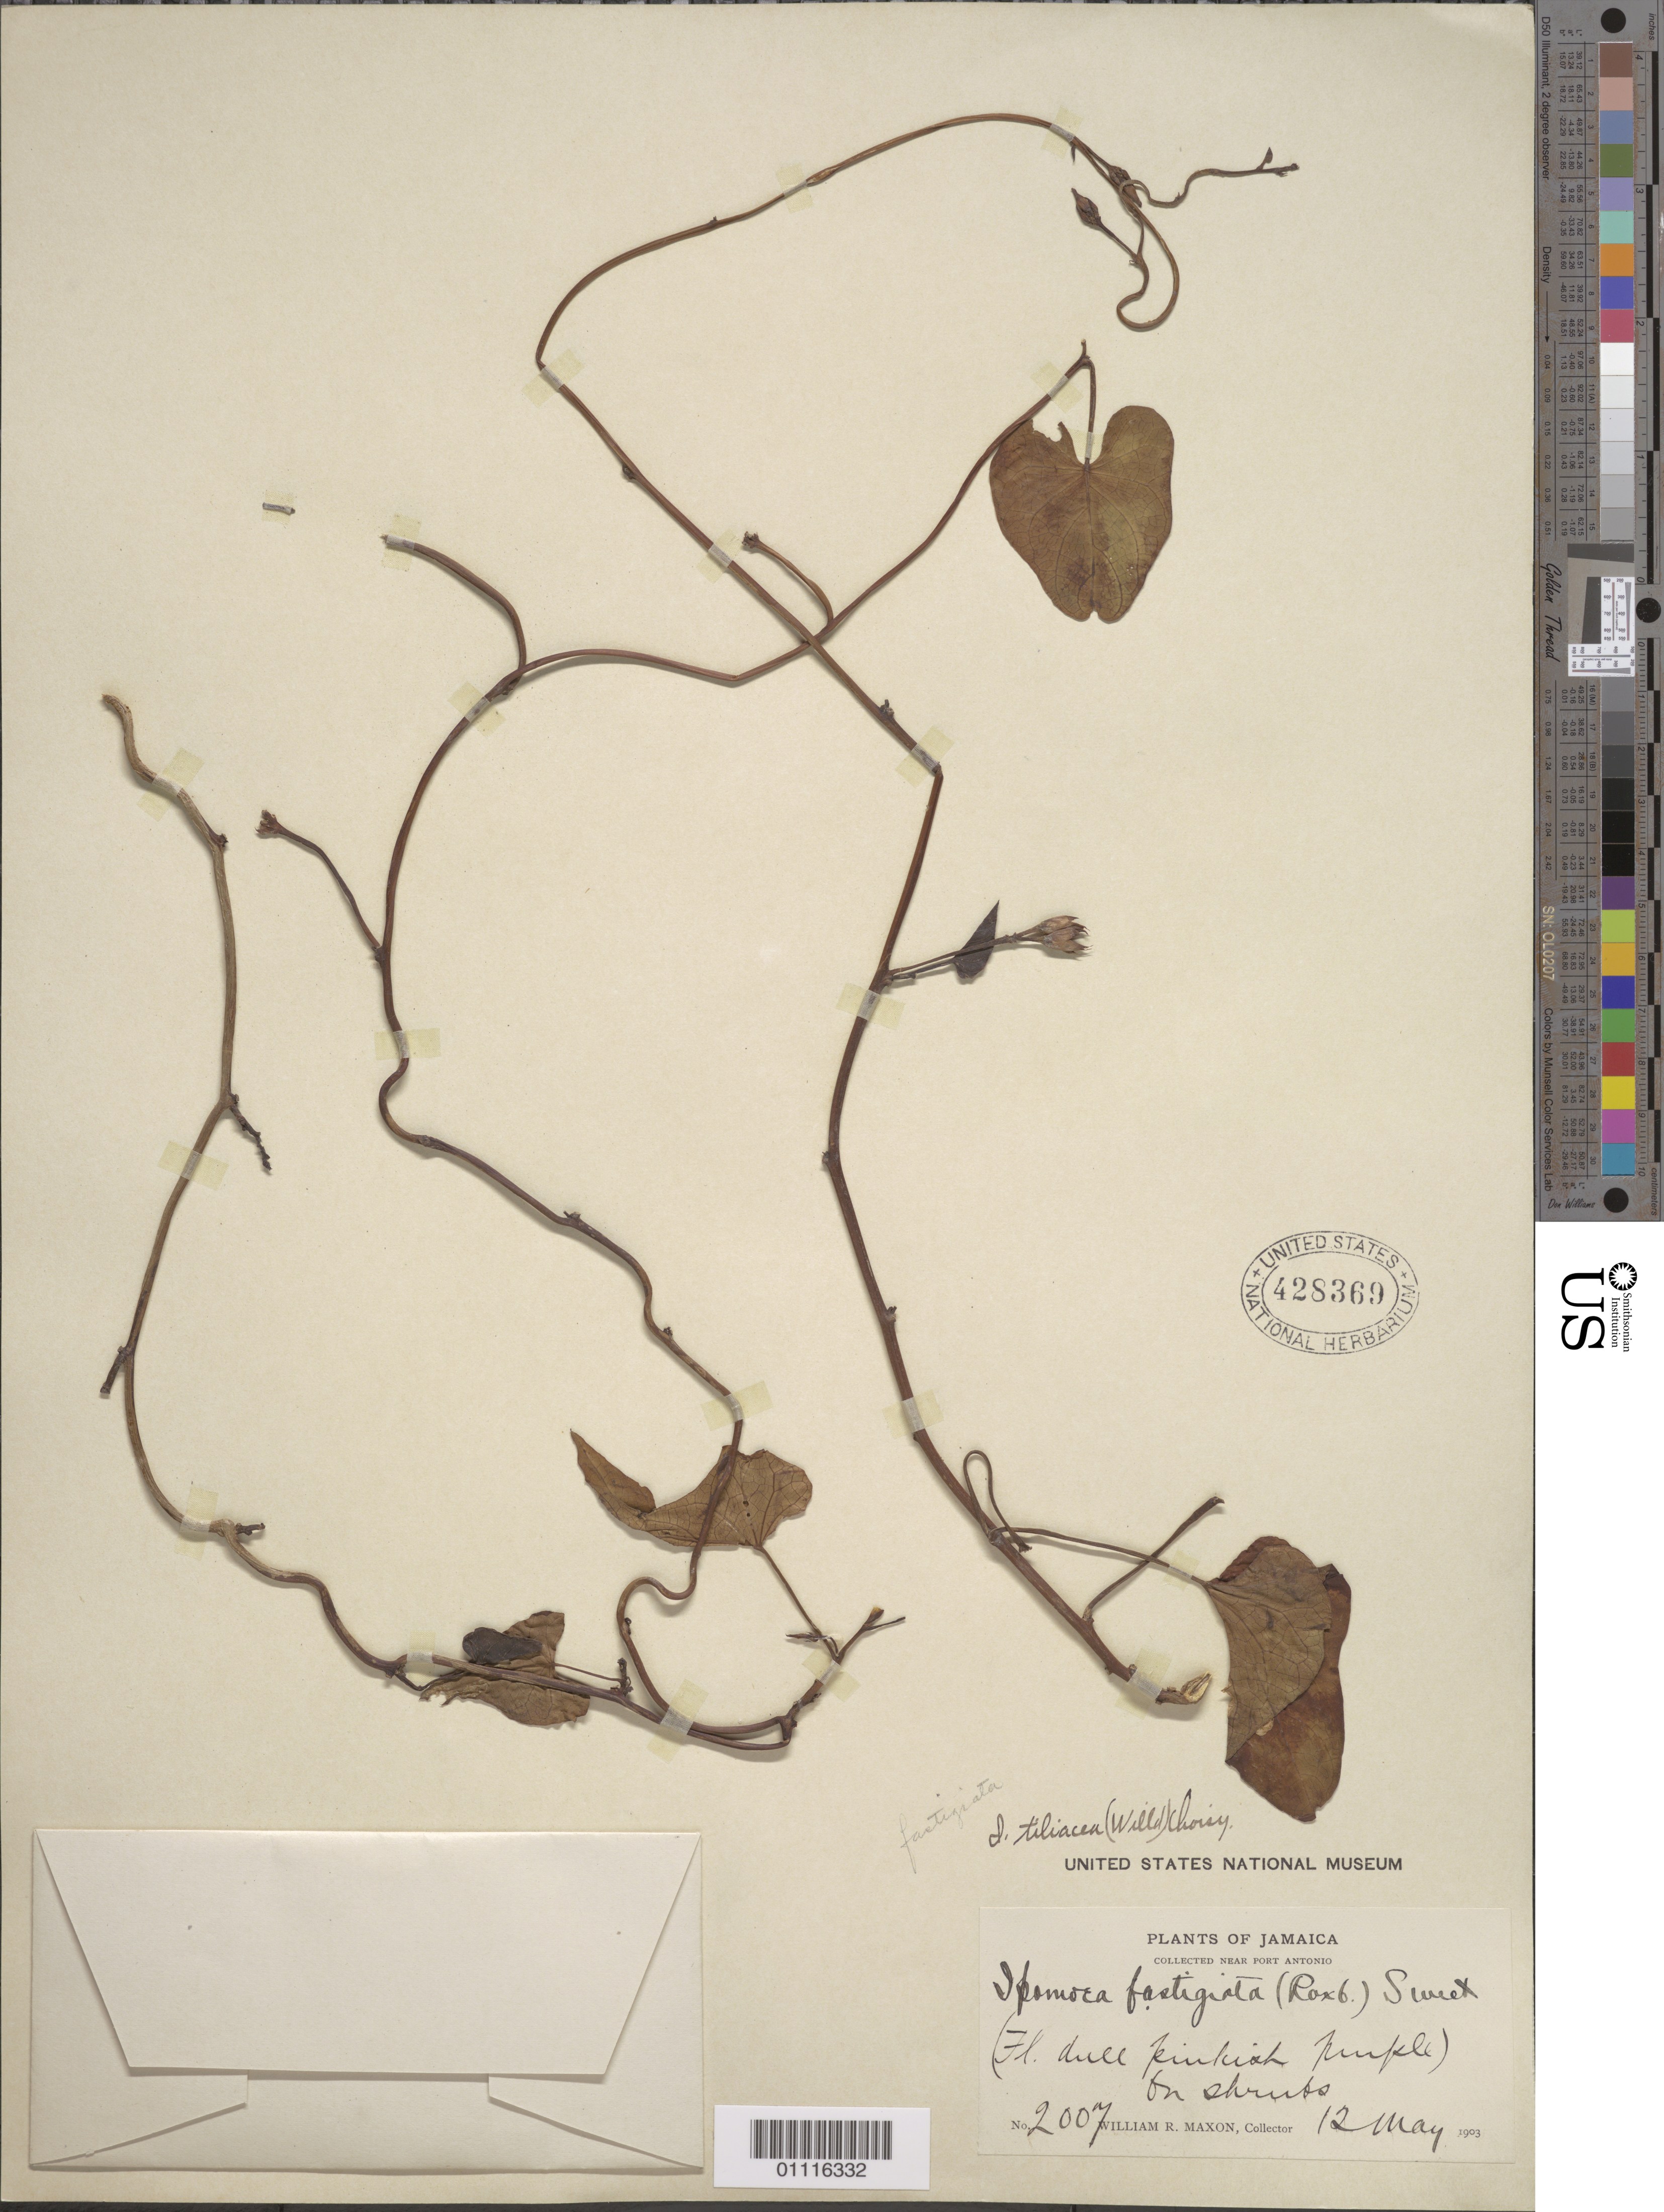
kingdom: Plantae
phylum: Tracheophyta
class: Magnoliopsida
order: Solanales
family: Convolvulaceae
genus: Ipomoea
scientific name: Ipomoea tiliacea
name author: (Willd.) Choisy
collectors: W. R. Maxon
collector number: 2007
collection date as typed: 12 May 1903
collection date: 1903-05-12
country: Jamaica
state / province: Portland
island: Jamaica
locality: Collected near Port Antonio.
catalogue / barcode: US 428369